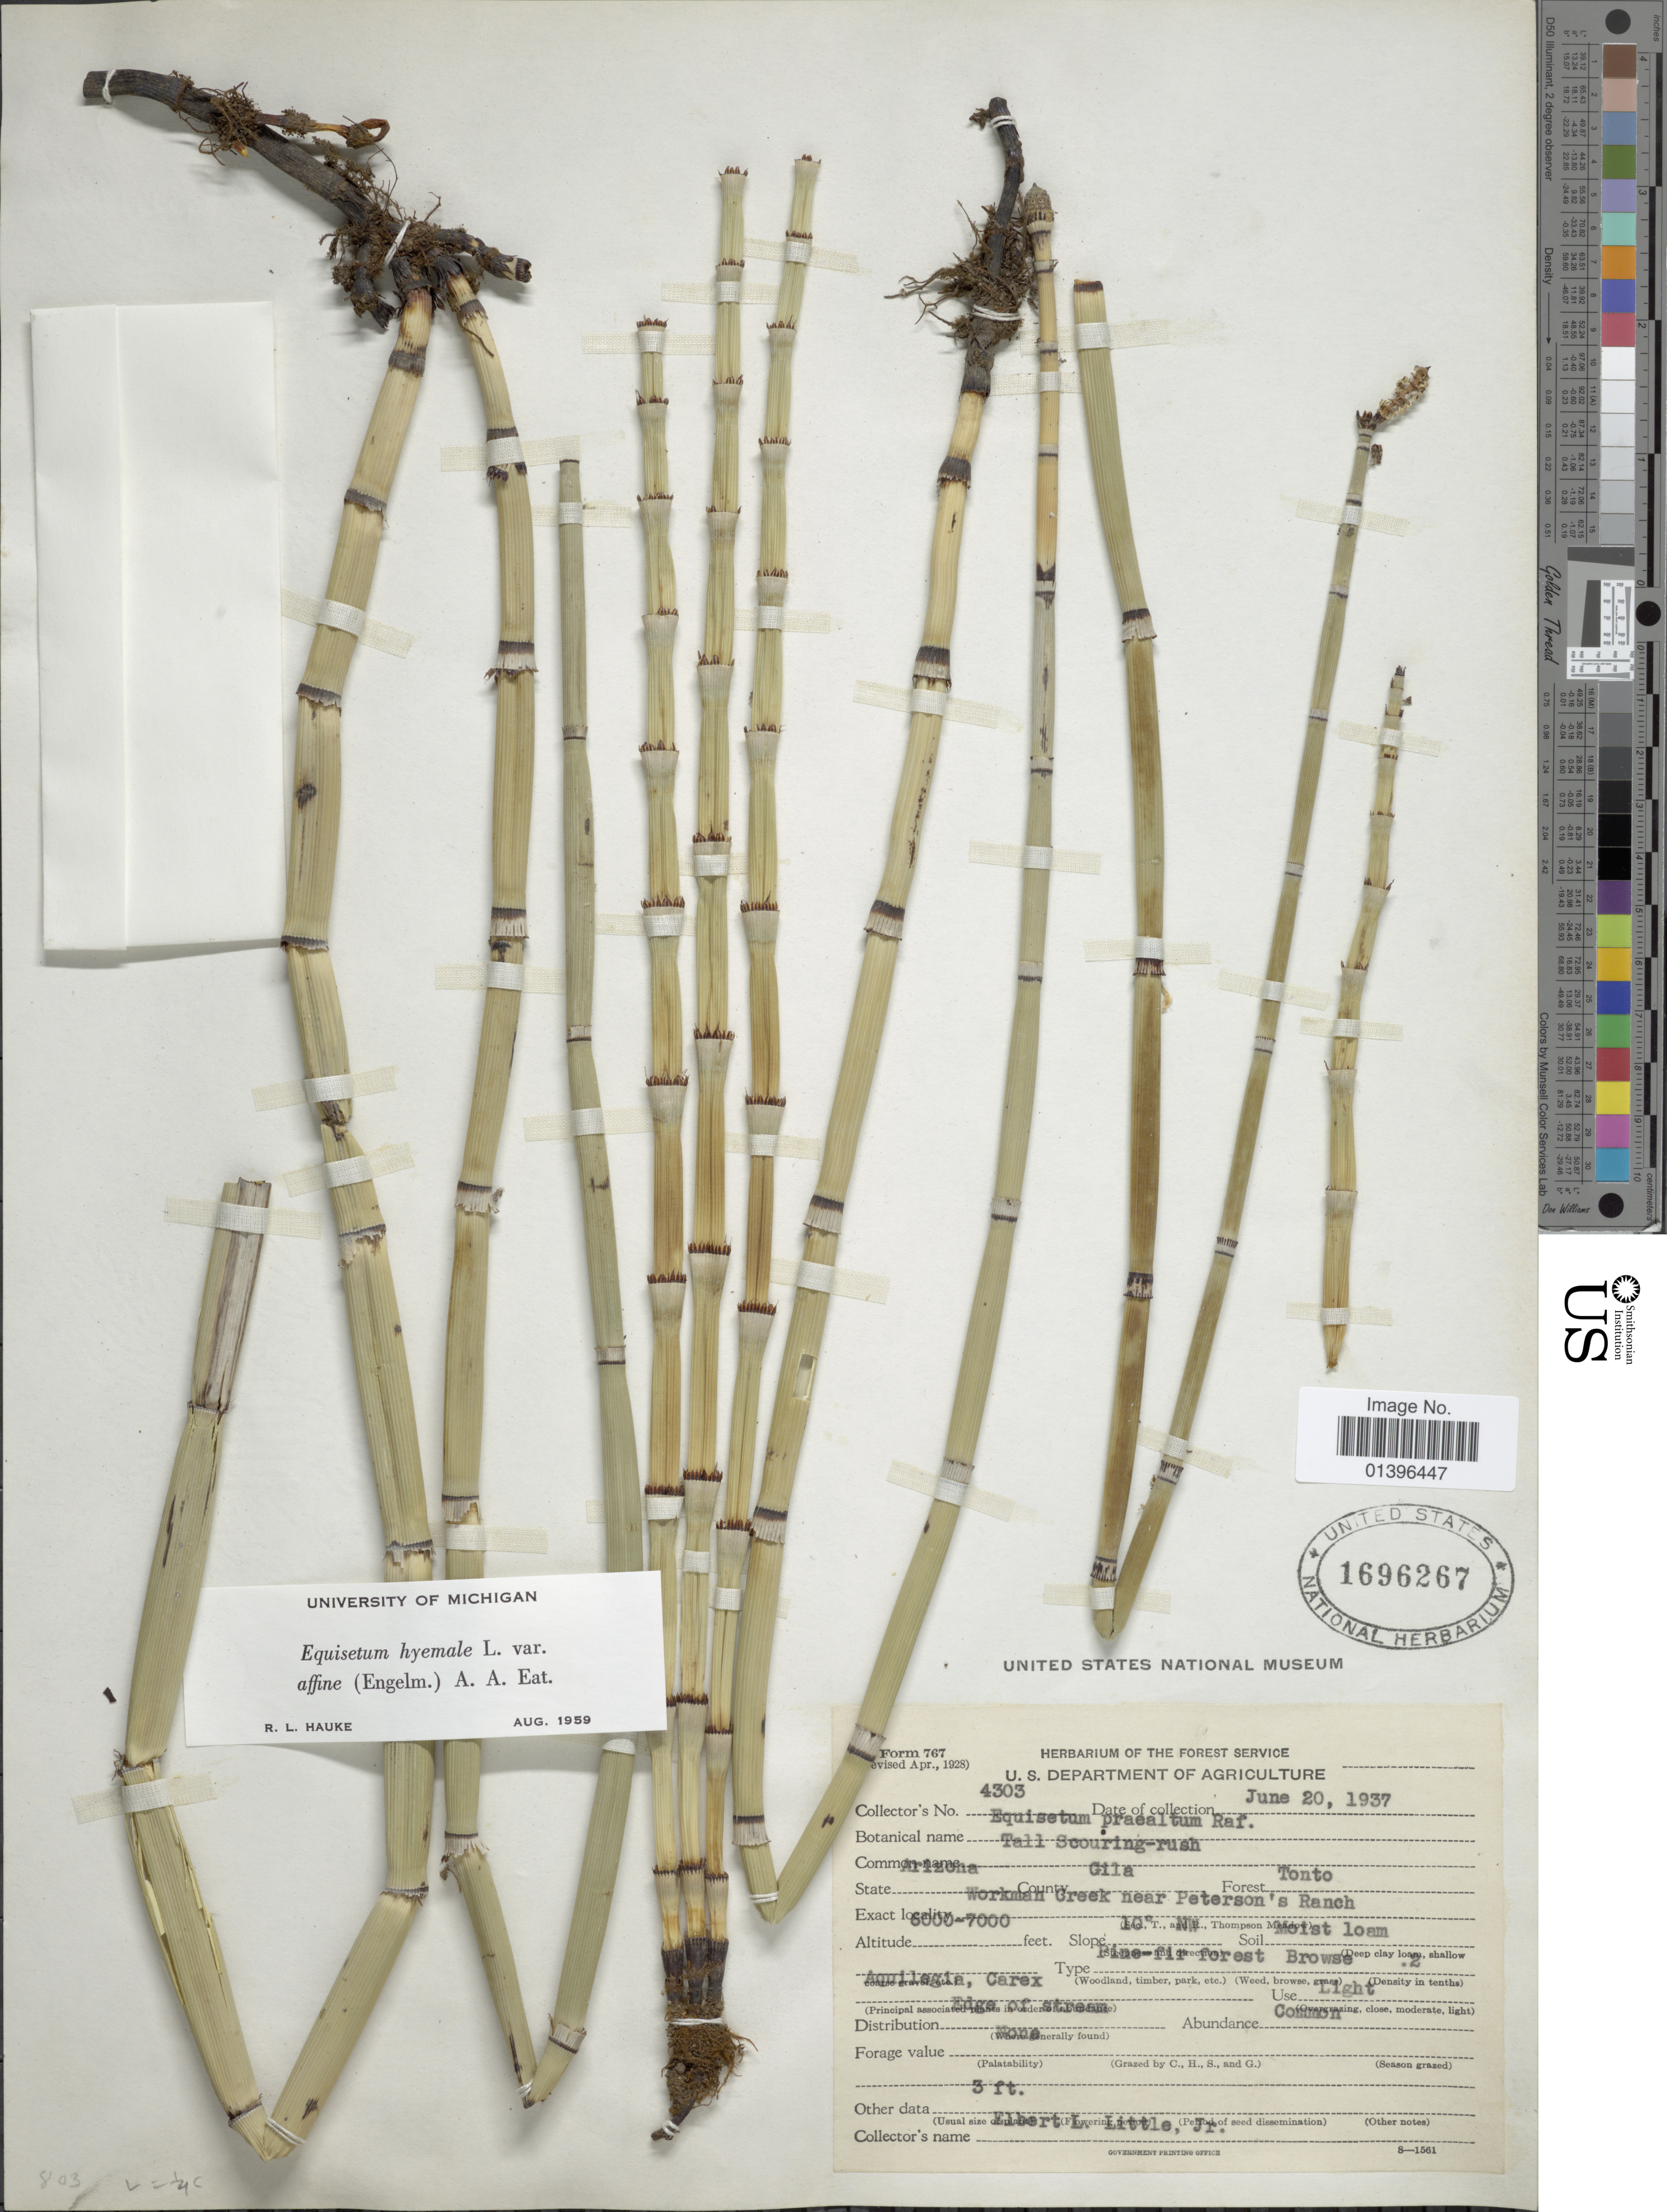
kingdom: Plantae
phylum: Tracheophyta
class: Polypodiopsida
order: Equisetales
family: Equisetaceae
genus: Equisetum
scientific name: Equisetum hyemale var. affine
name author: (Engelm.) A.A. Eaton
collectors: E. L. Little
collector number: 4303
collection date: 1937-06-20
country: United States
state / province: Arizona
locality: County Gila. Forest Tonto. Workman Creek near Peterson's Ranch.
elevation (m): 1829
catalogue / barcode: US 1696267